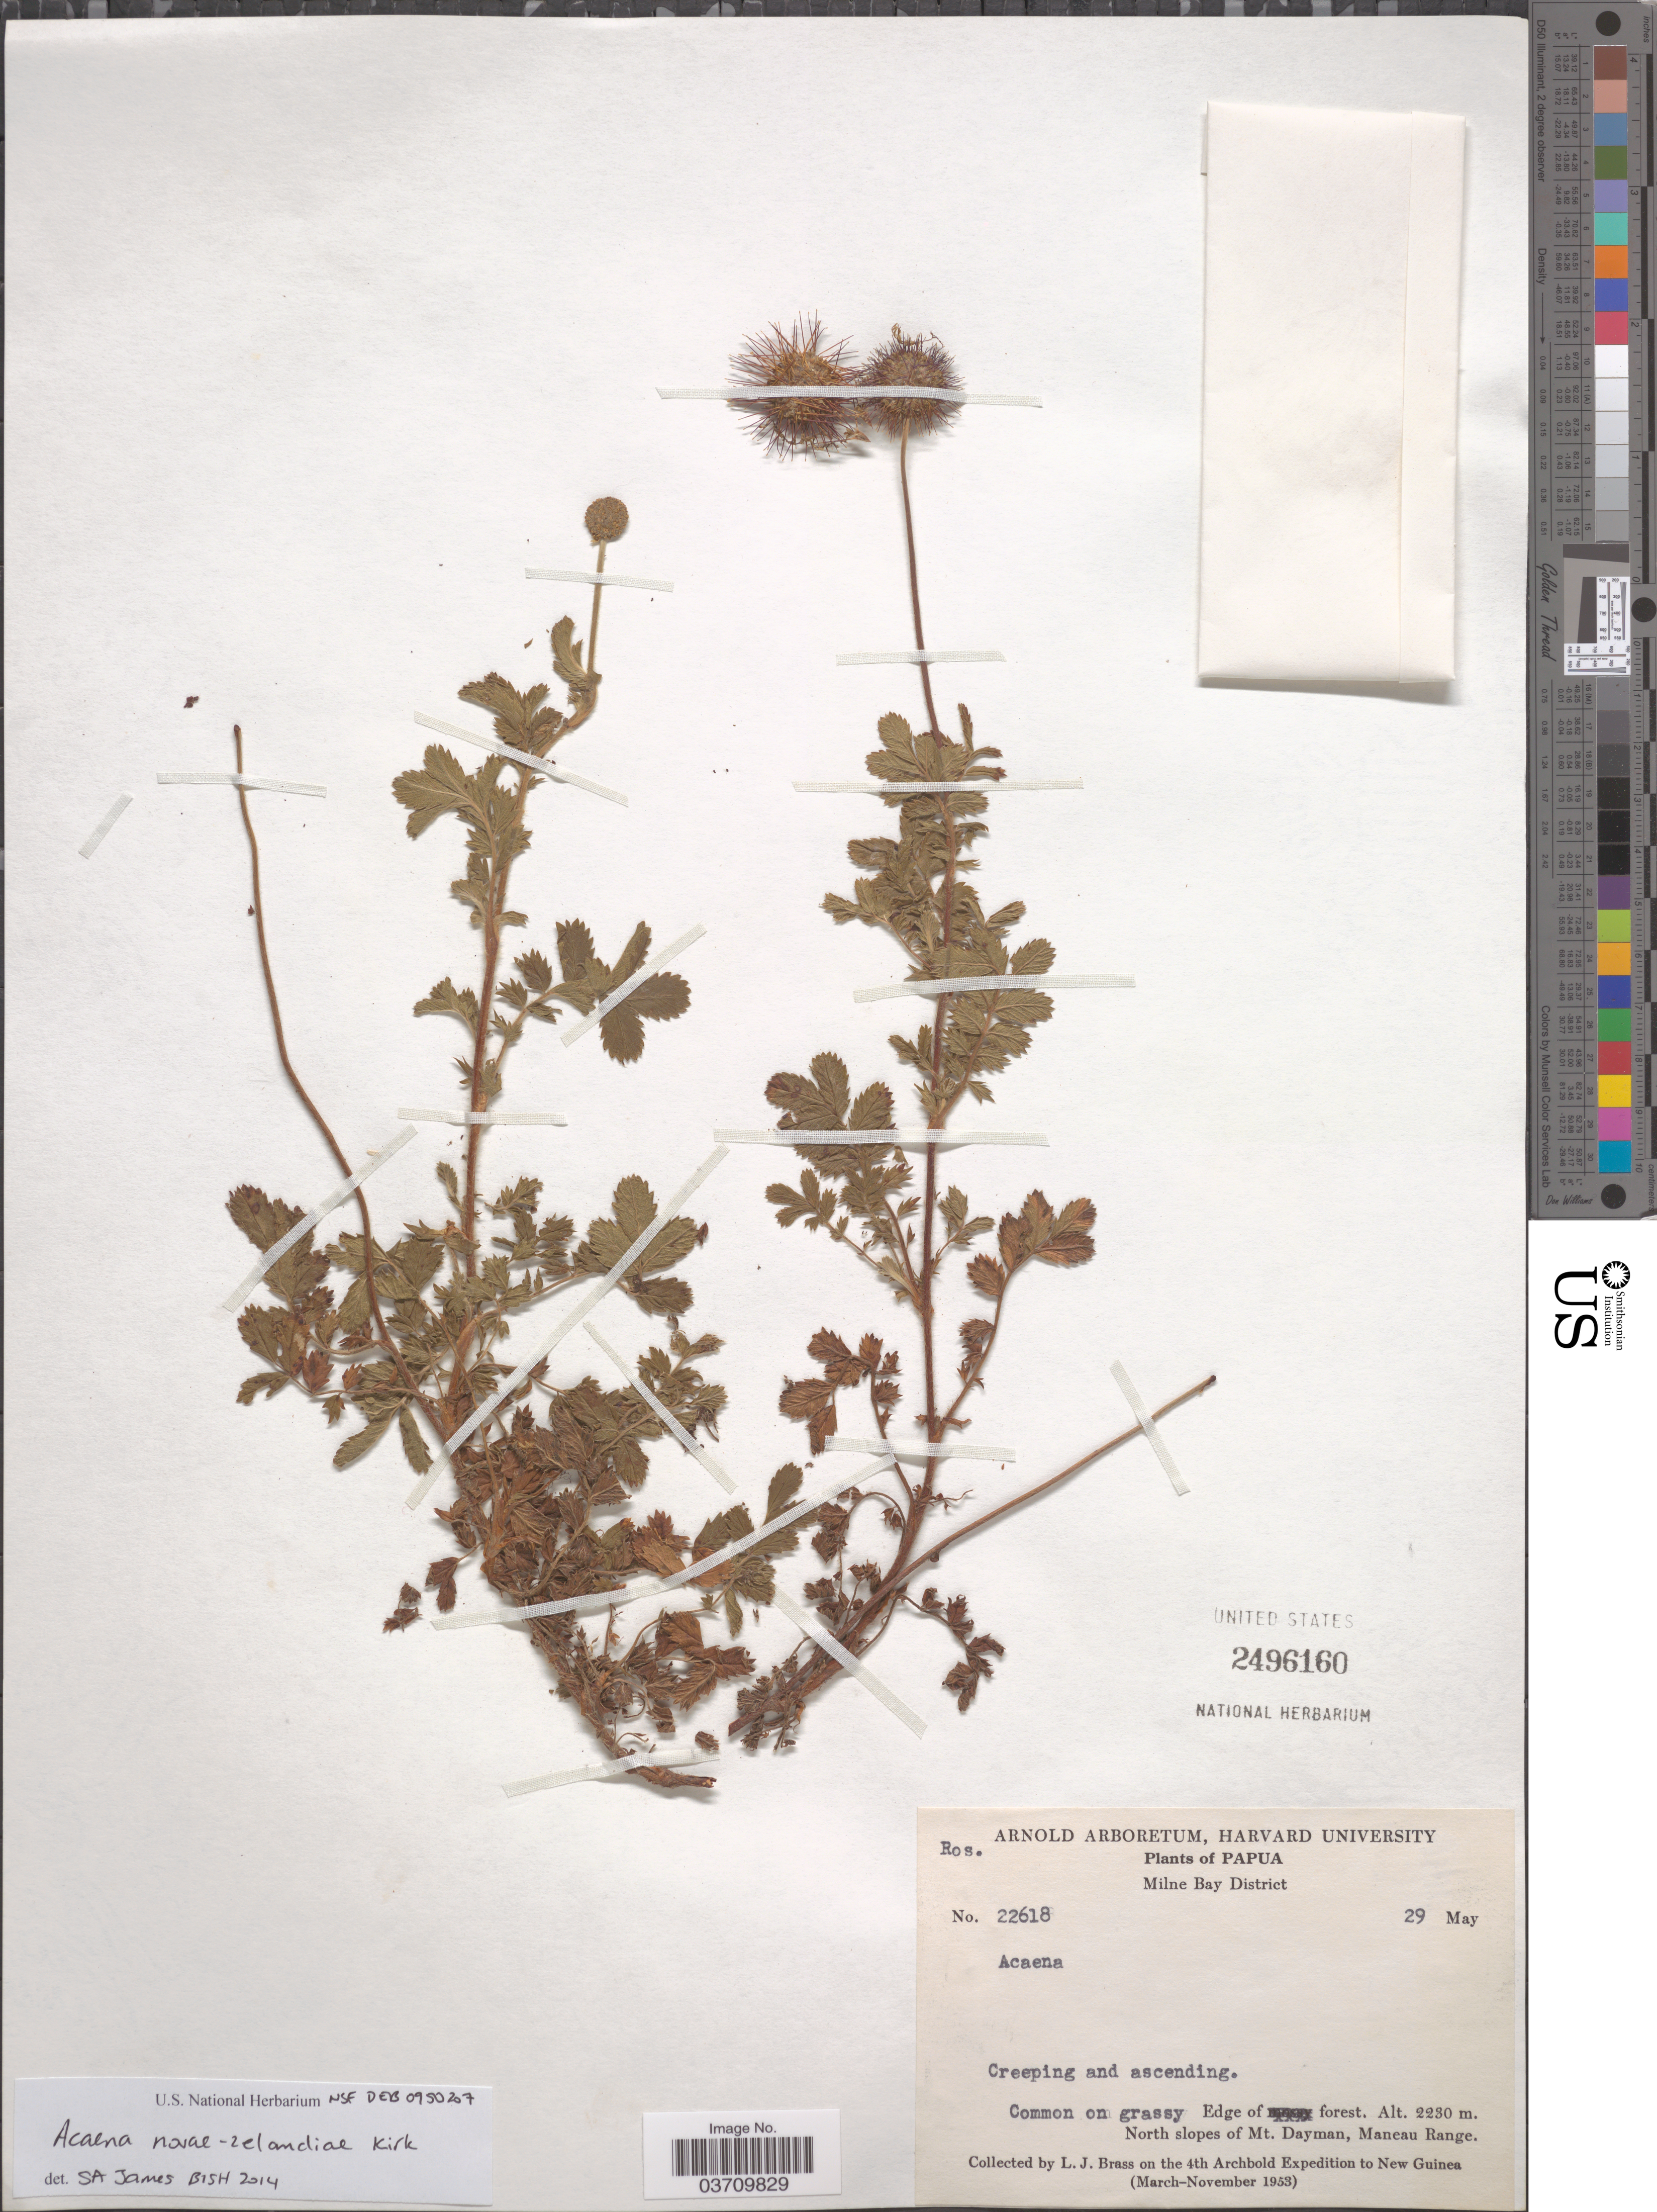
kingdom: Plantae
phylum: Tracheophyta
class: Magnoliopsida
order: Rosales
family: Rosaceae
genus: Acaena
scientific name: Acaena novae-zelandiae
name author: Kirk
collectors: L. J. Brass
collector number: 22618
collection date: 1953-05-29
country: Papua New Guinea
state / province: Milne Bay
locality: Papua. Milne Bay District. North slopes of Mt. Dayman, Maneau Range. New Guinea.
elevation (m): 2230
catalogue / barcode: US 2496160